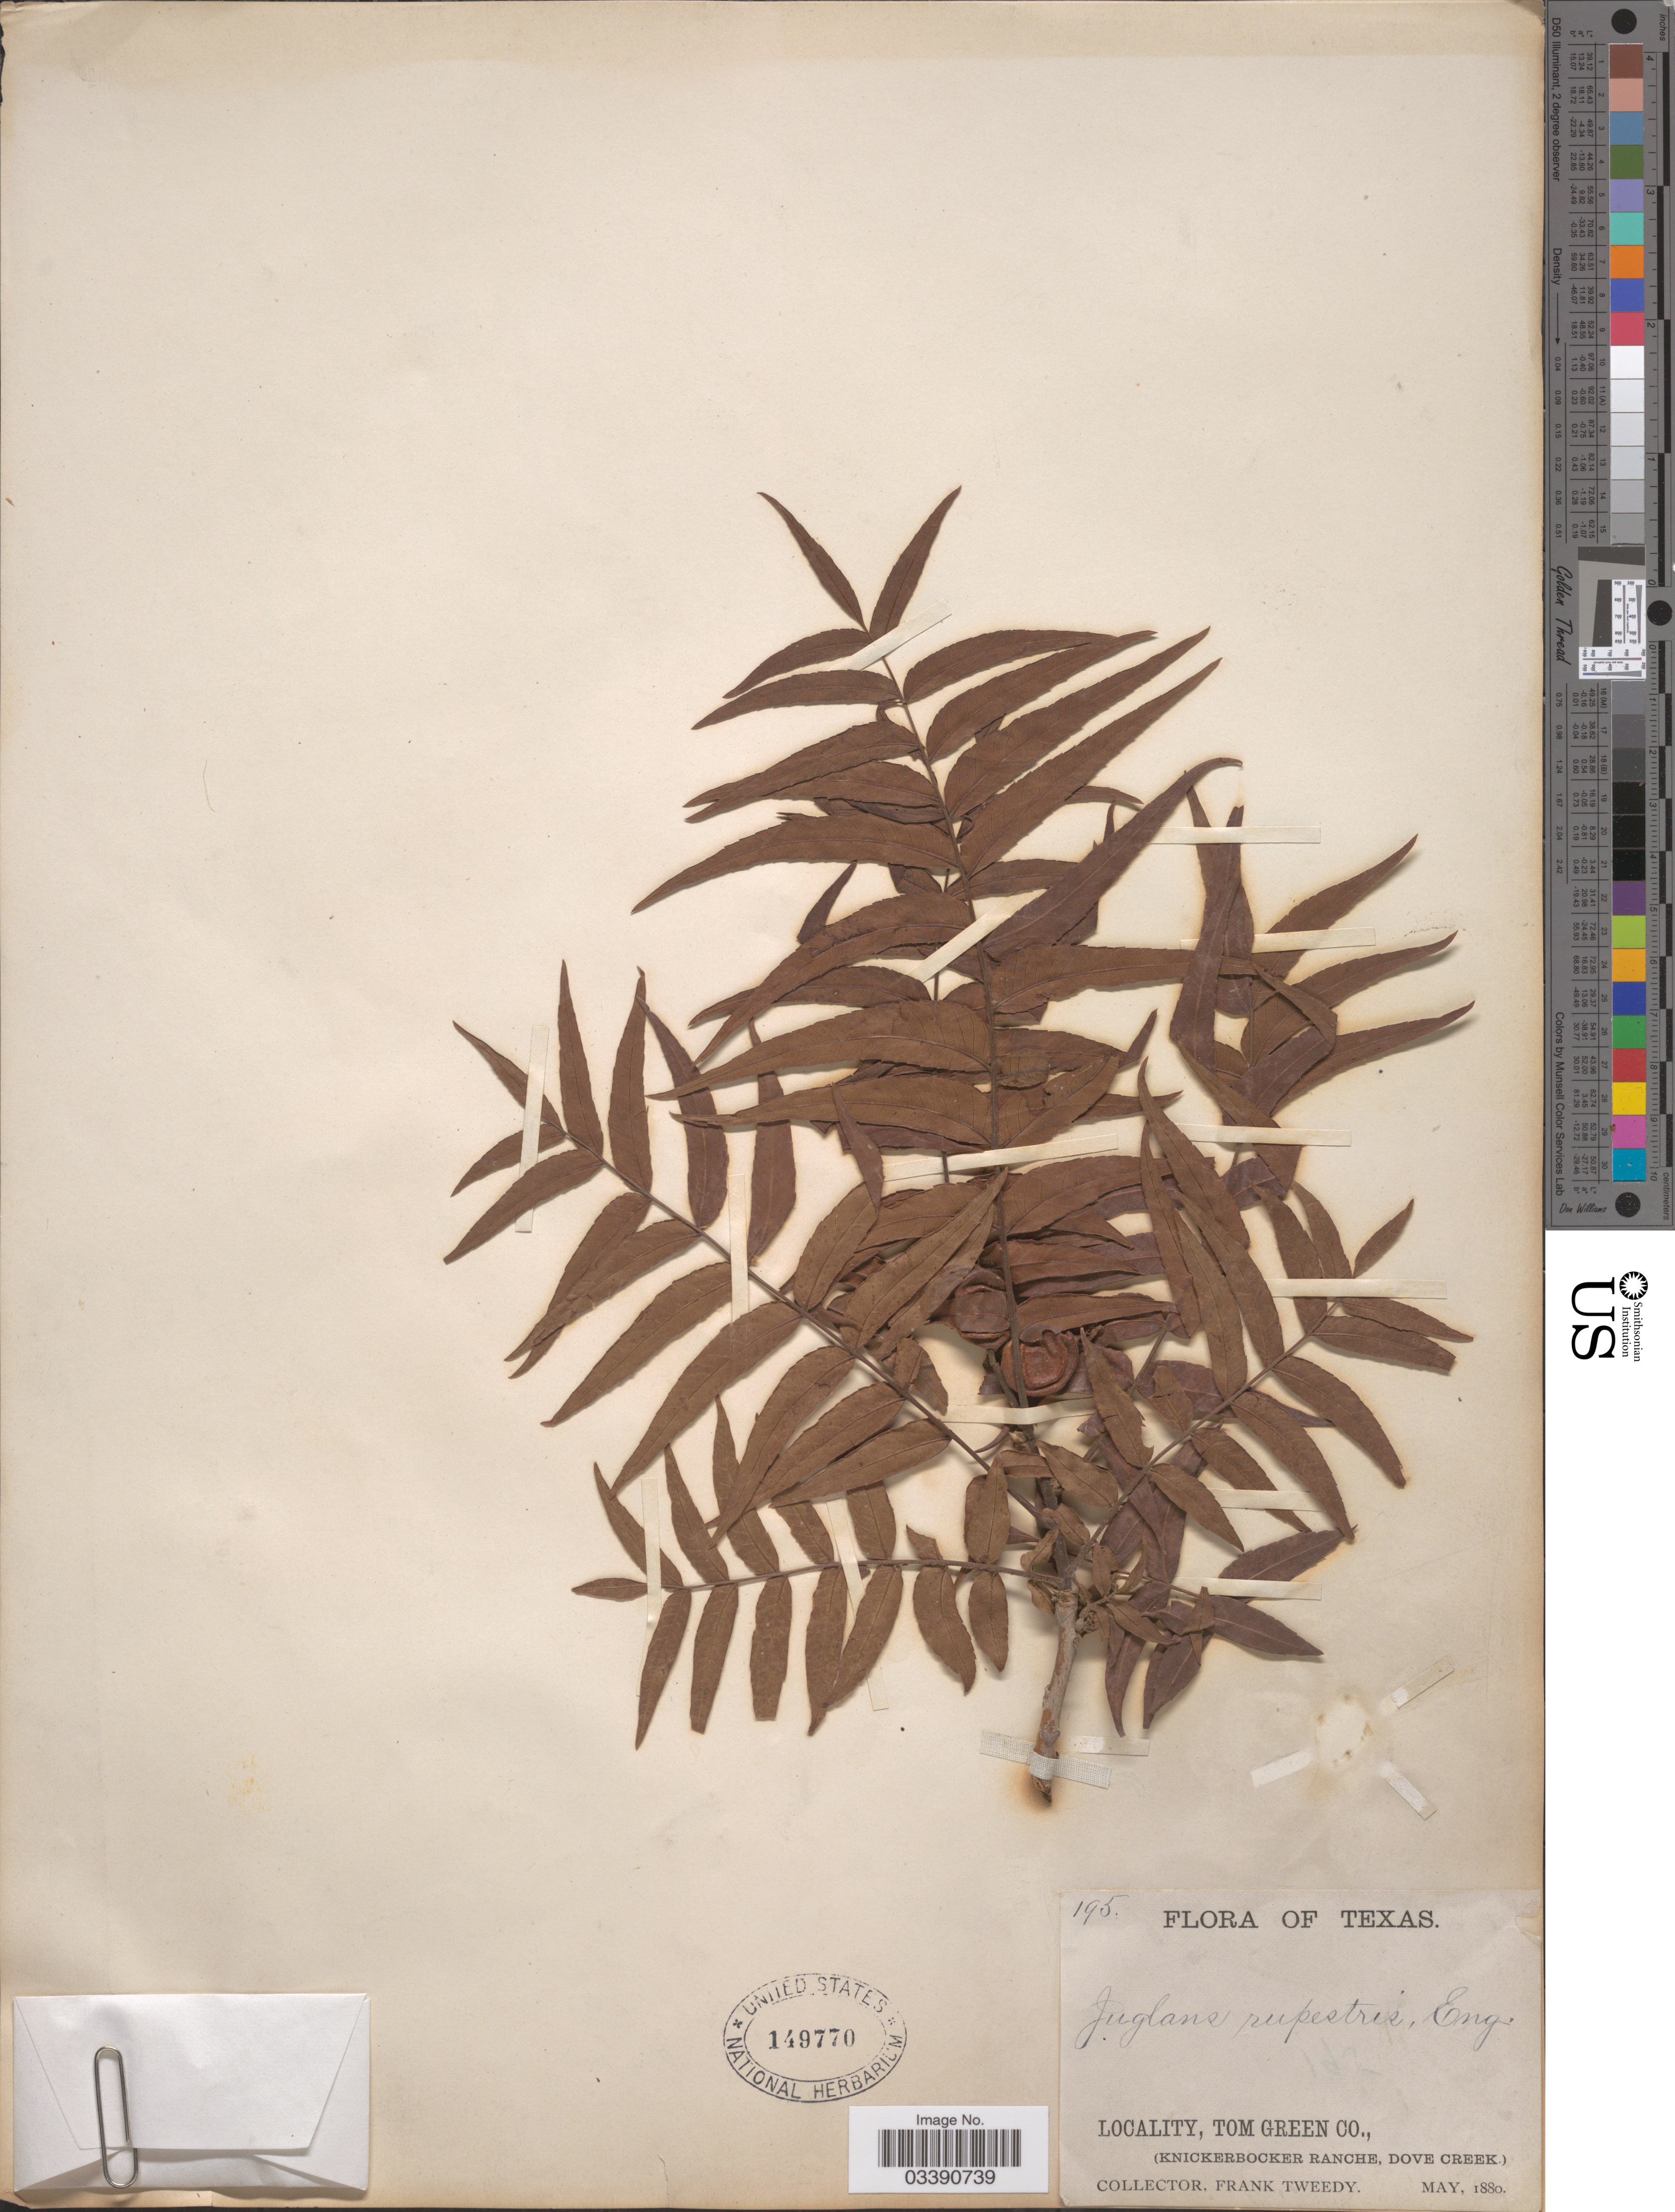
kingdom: Plantae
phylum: Tracheophyta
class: Magnoliopsida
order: Fagales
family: Juglandaceae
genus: Juglans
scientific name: Juglans microcarpa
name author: Berland. in Berland. & Chovell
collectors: F. Tweedy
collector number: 195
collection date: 1880-05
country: United States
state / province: Texas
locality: Tom Green Co., (Knickerbocker Ranche, Dove Creek.).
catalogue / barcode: US 149770